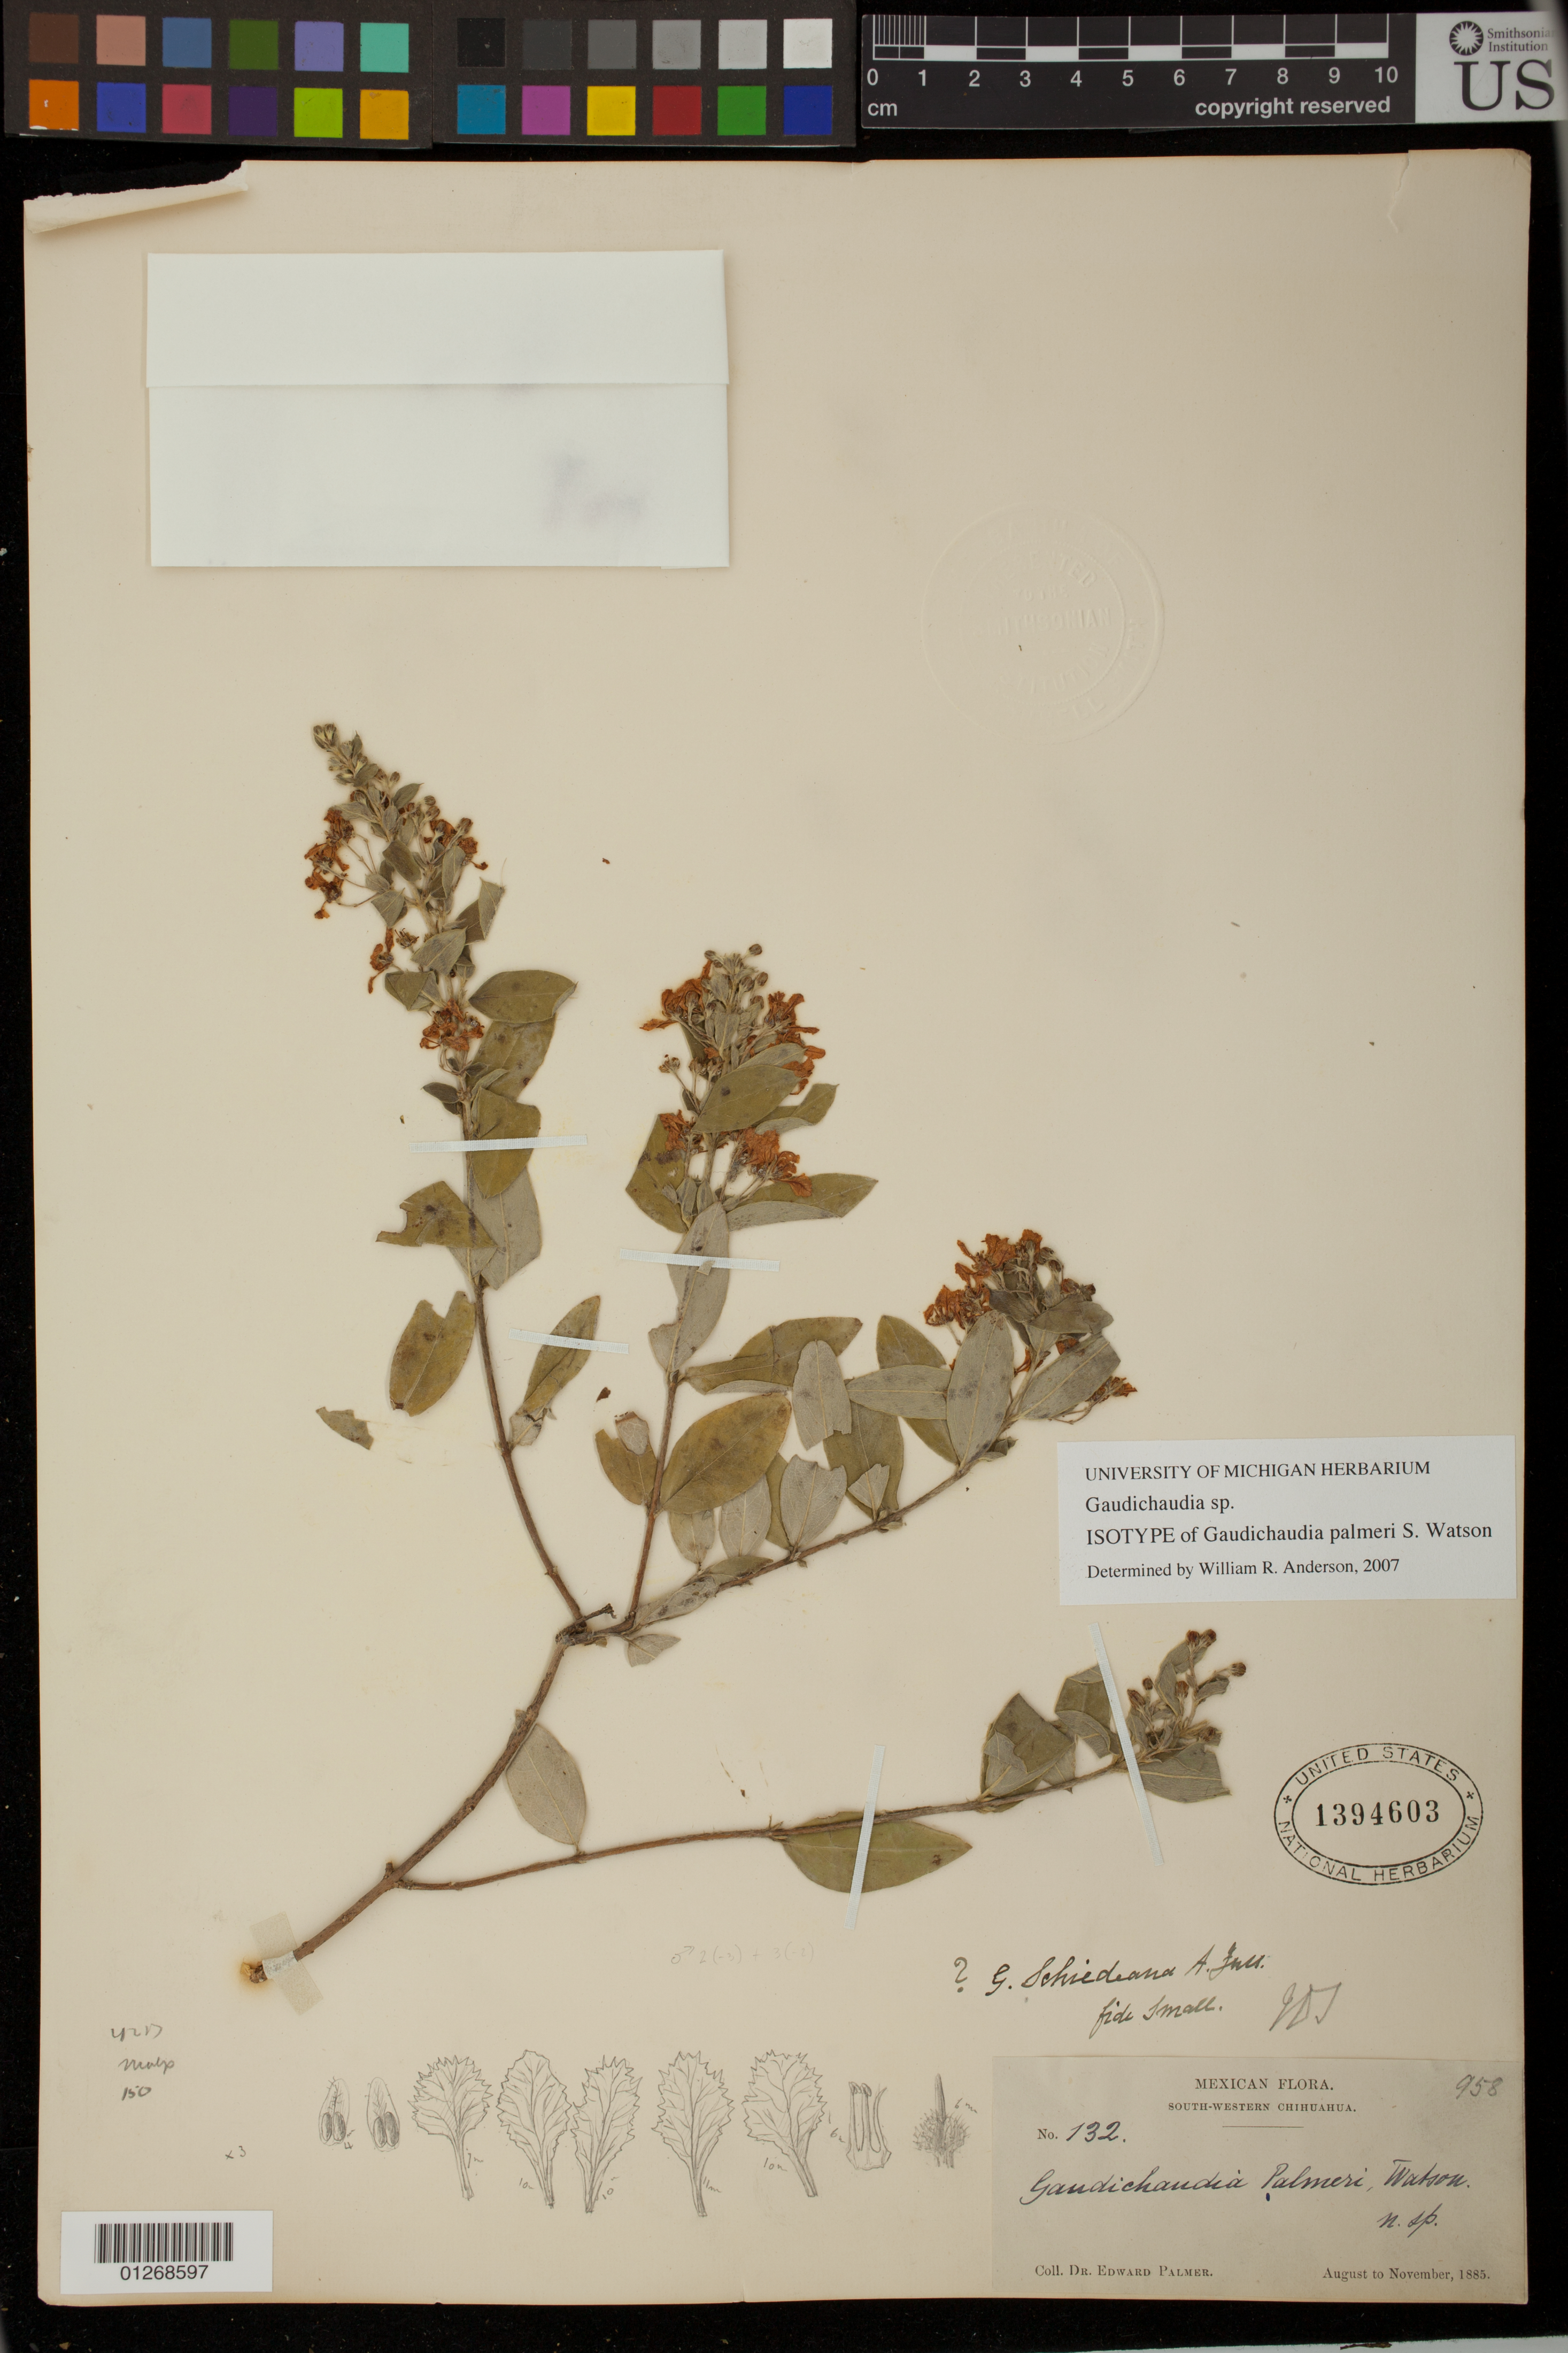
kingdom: Plantae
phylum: Tracheophyta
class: Magnoliopsida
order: Malpighiales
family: Malpighiaceae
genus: Gaudichaudia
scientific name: Gaudichaudia palmeri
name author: S. Watson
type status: Isotype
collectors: E. Palmer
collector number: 132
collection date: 1885-08/1885-11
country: Mexico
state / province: Chihuahua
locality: South-western Chihuahua.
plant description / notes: Specimen ex John Donnell Smith herbarium.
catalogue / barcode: US 1394603